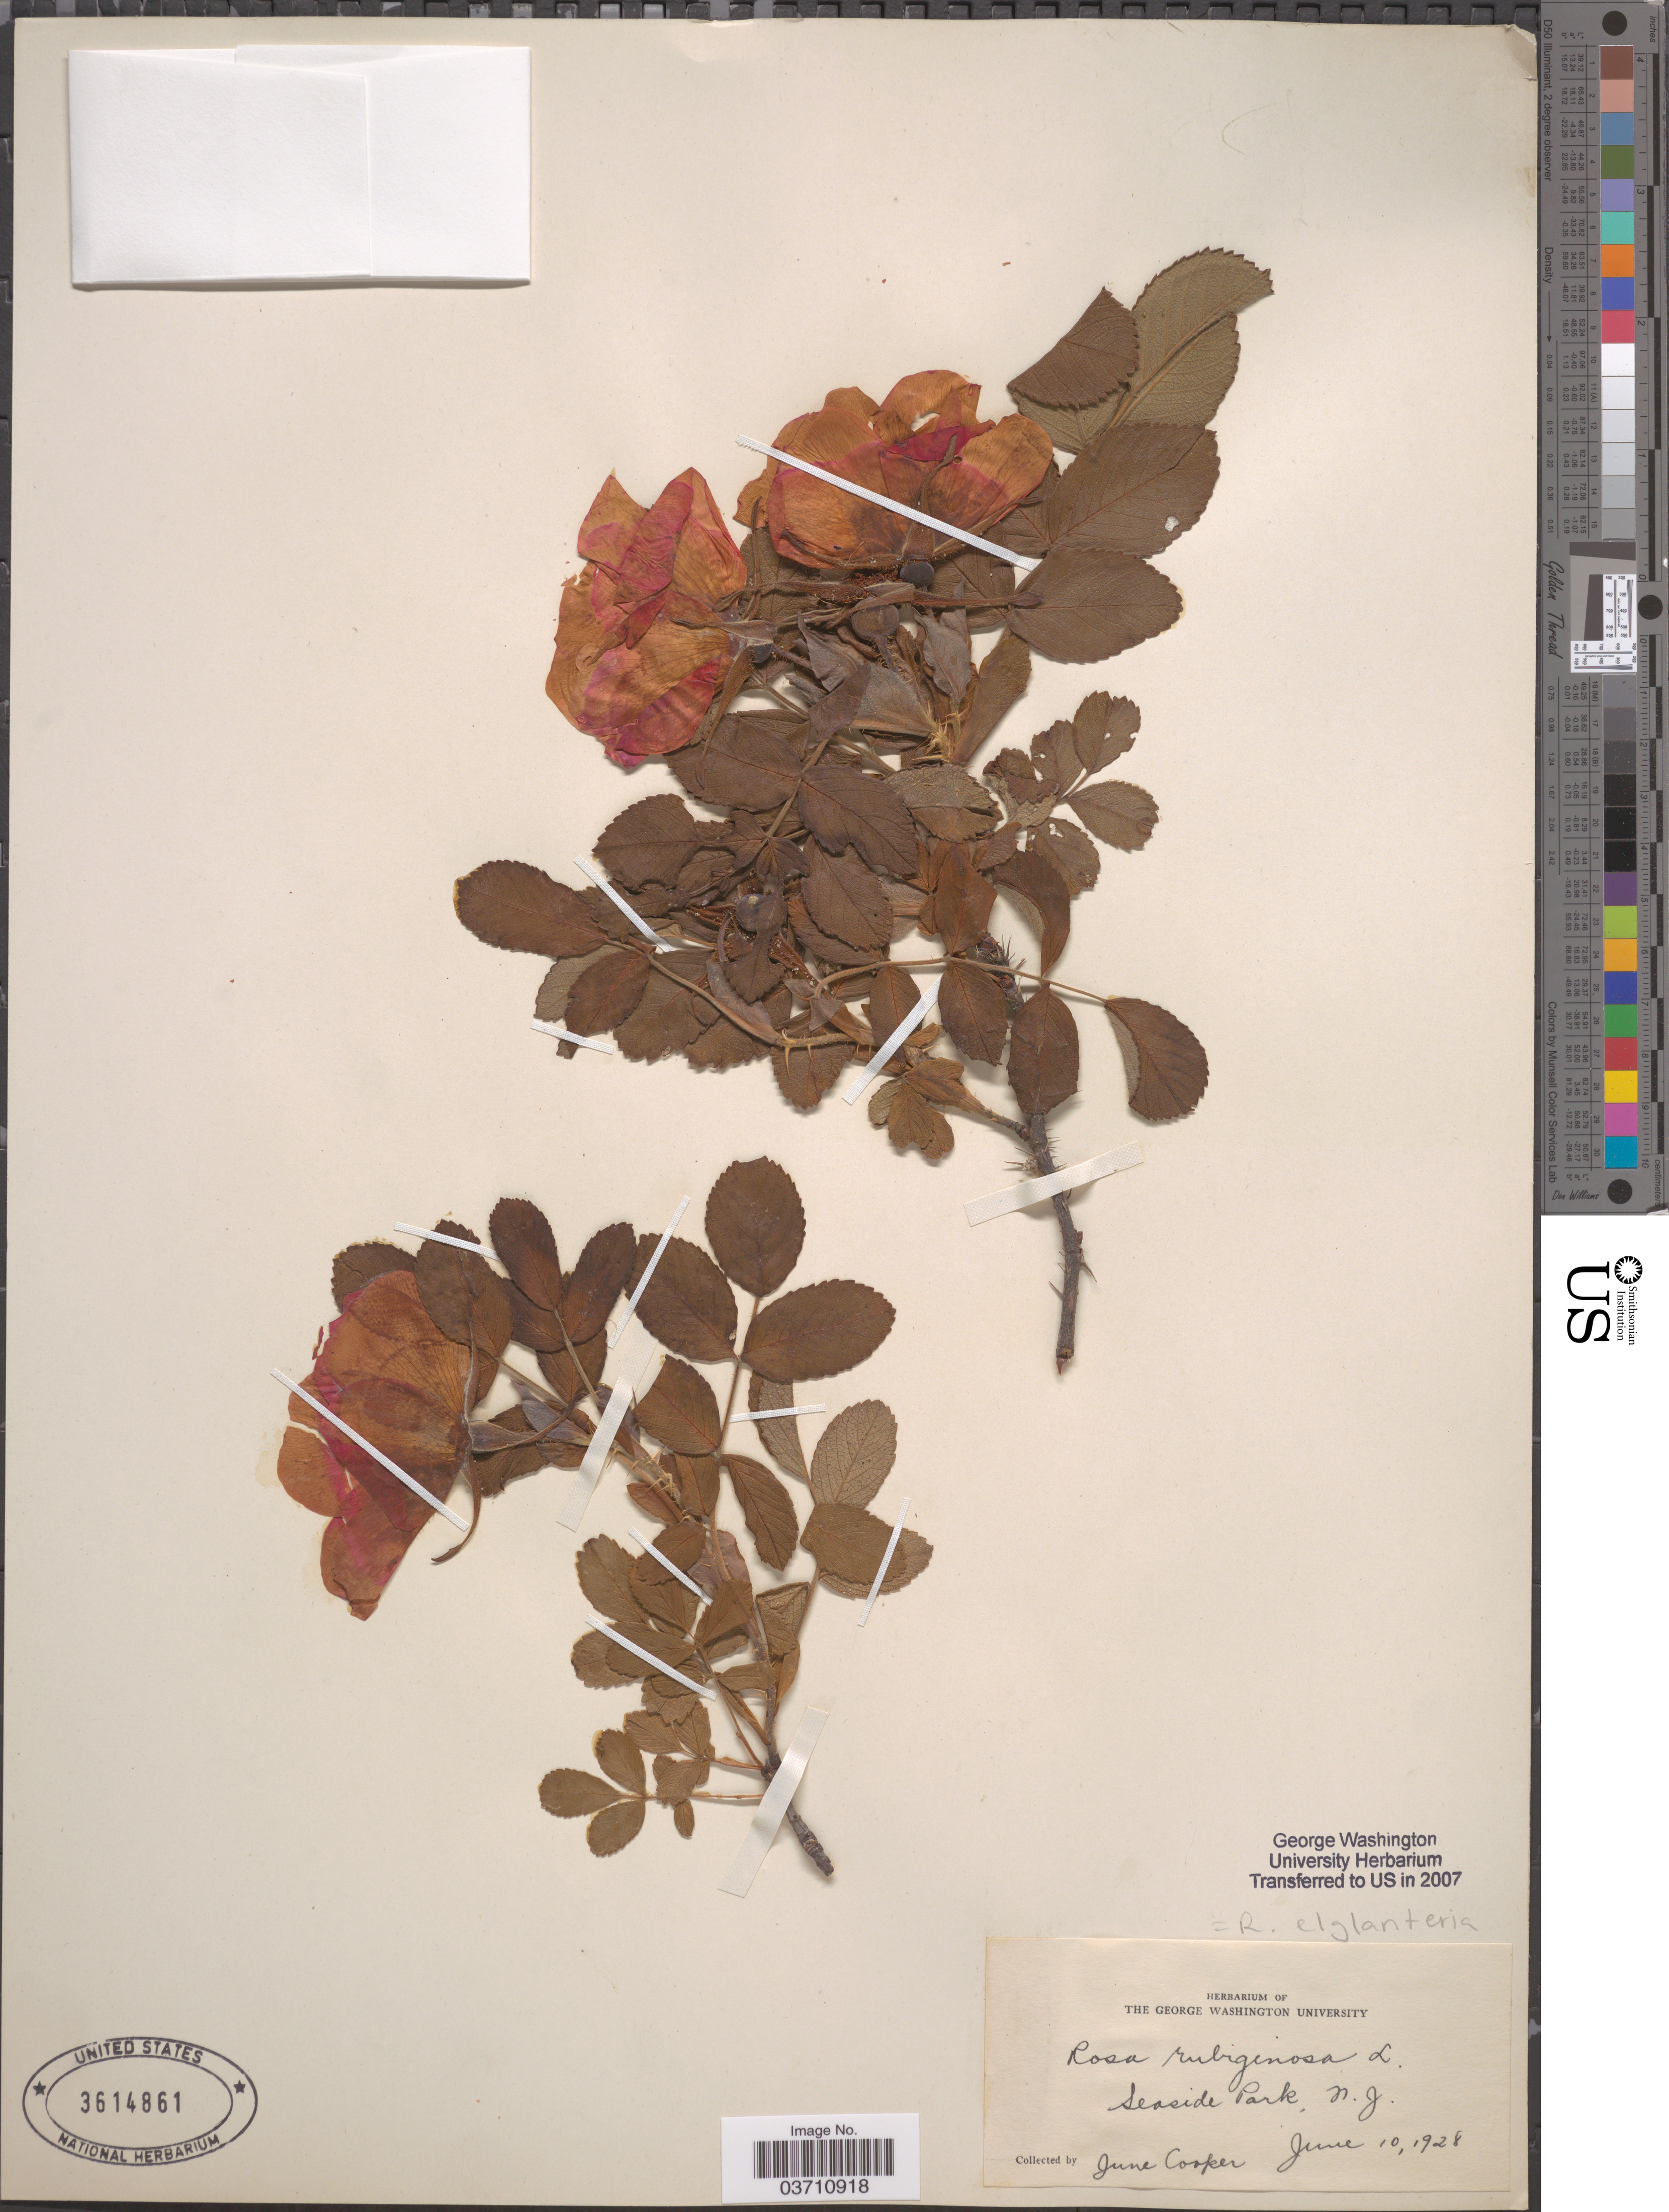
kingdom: Plantae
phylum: Tracheophyta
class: Magnoliopsida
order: Rosales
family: Rosaceae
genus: Rosa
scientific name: Rosa eglanteria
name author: L.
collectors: J. Cooper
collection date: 1928-06-10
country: United States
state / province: New Jersey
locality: Seaside Park.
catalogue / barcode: US 3614861